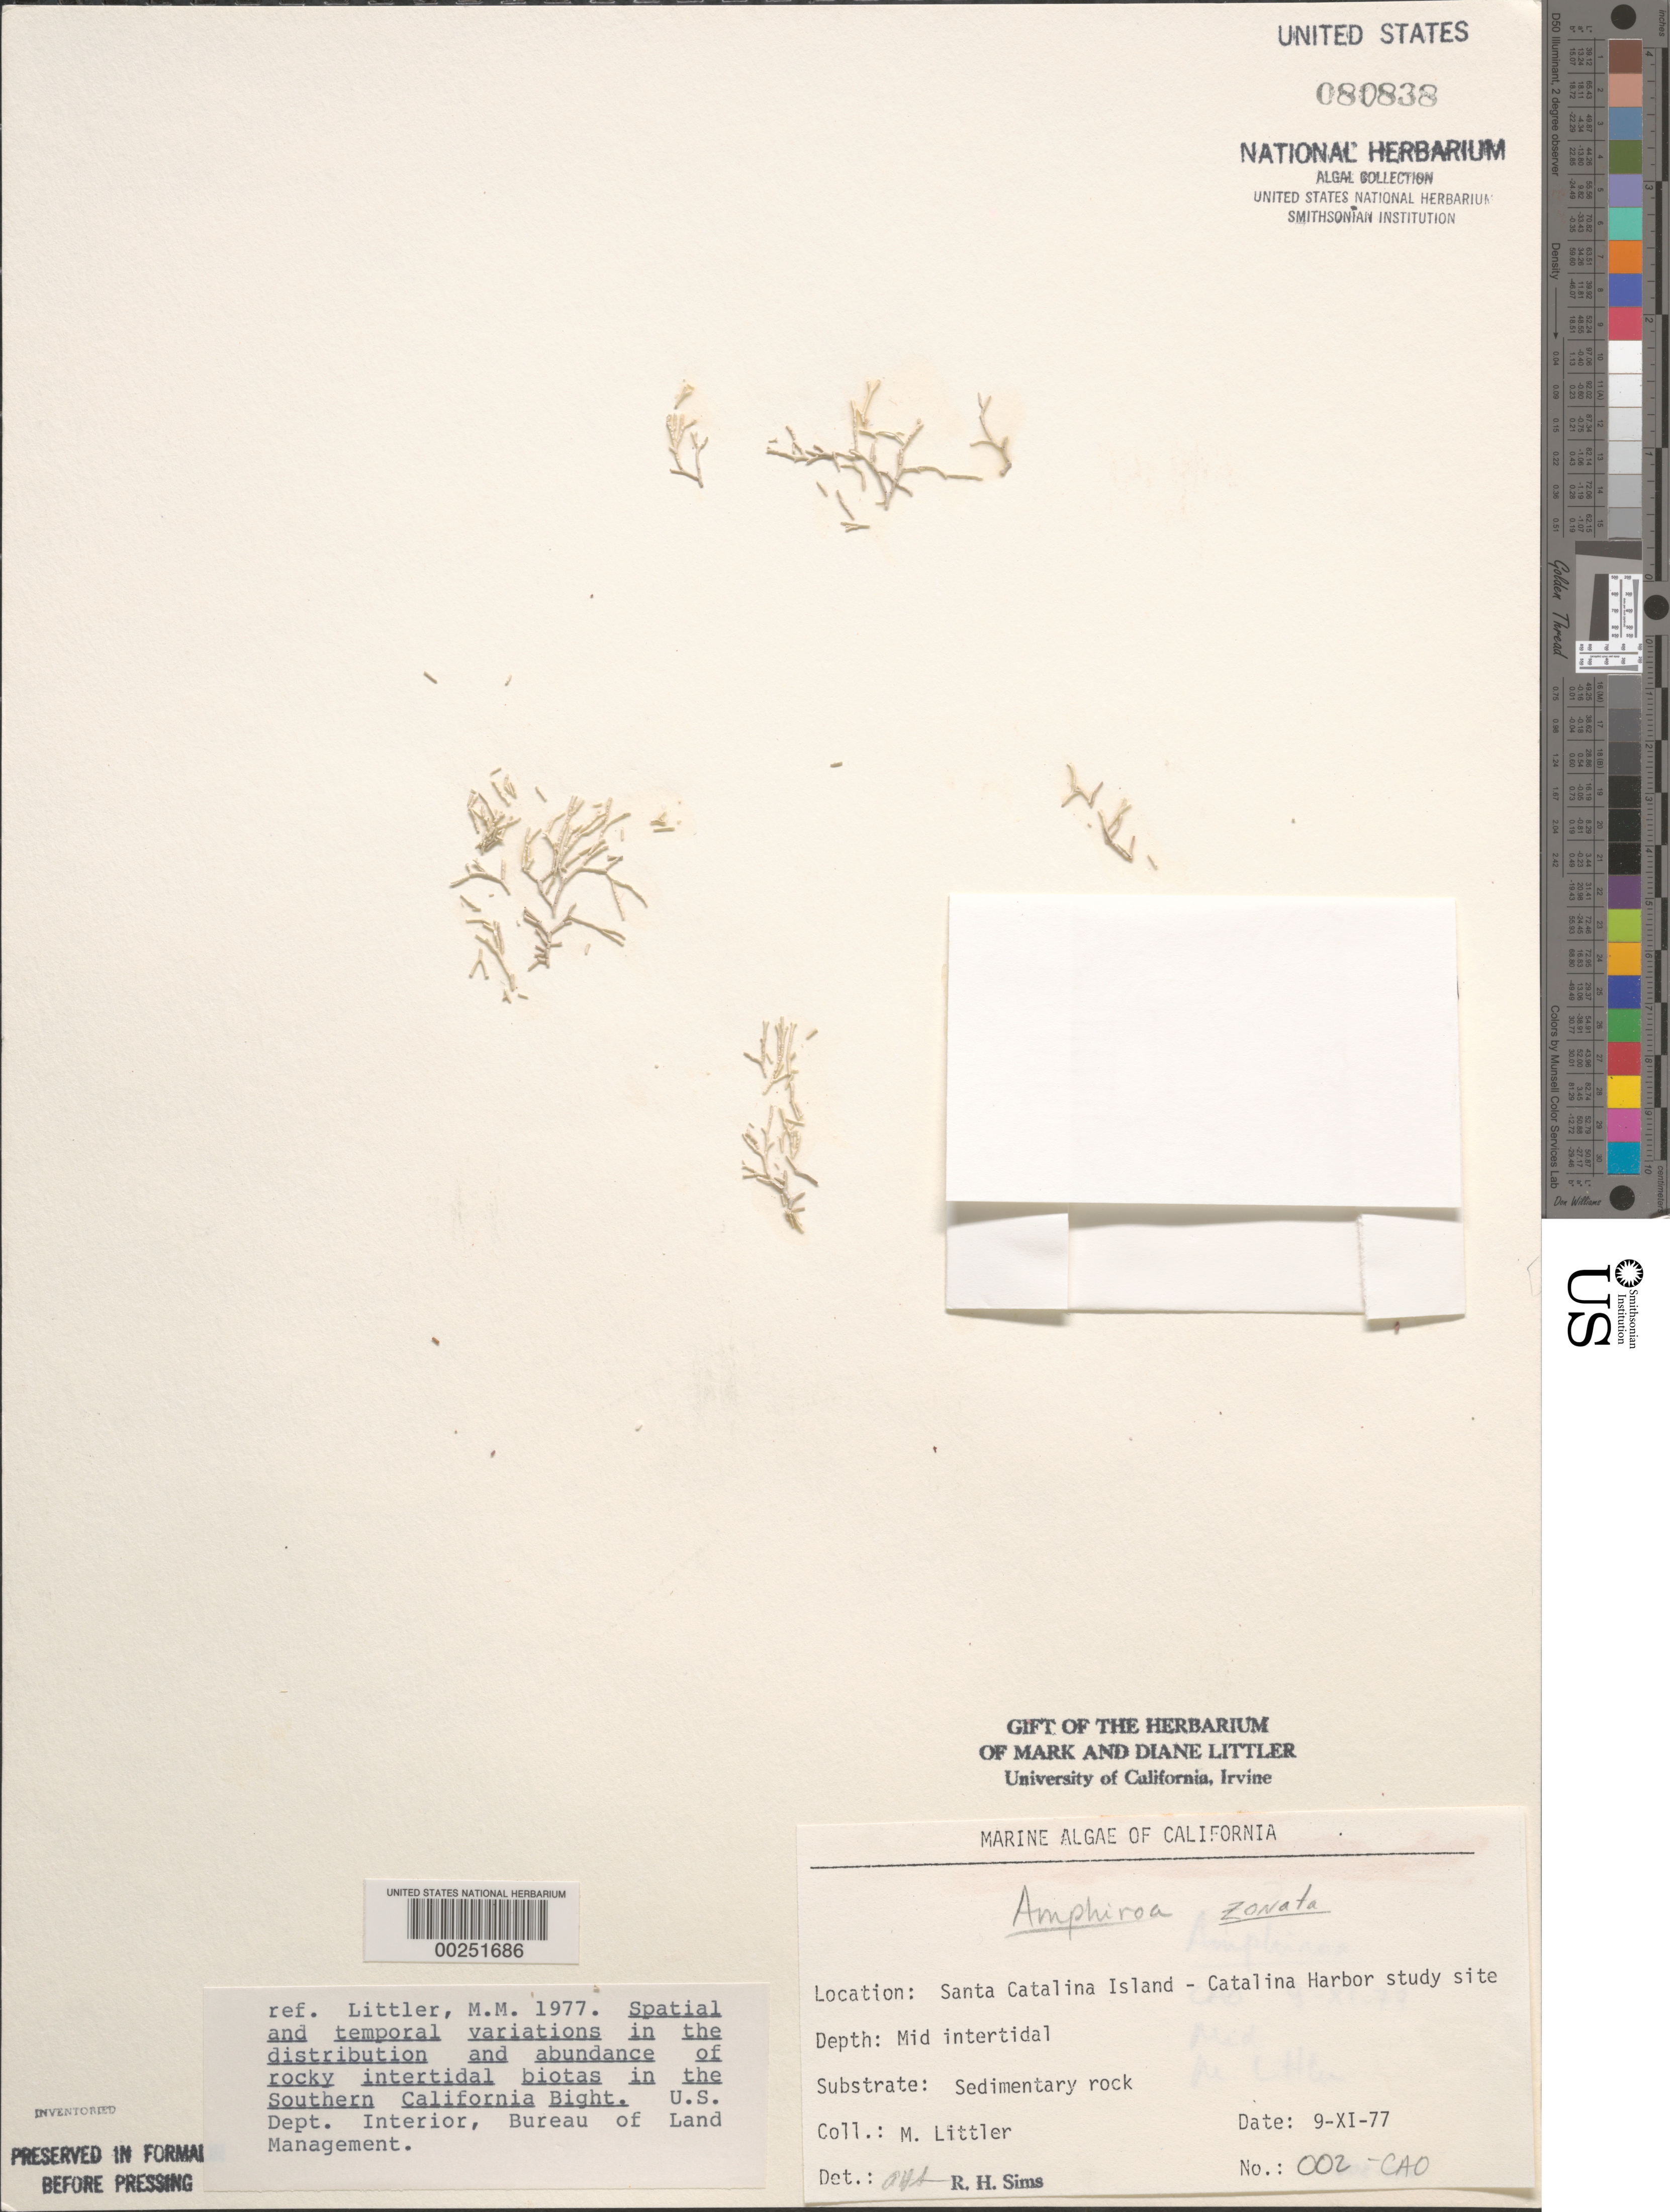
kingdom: Plantae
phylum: Rhodophyta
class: Florideophyceae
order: Corallinales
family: Lithophyllaceae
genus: Amphiroa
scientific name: Amphiroa beauvoisii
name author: J.V.Lamouroux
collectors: M. M. Littler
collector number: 002-cao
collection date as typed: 09 Nov 1977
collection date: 1977-11-09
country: United States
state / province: California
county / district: Los Angeles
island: Santa Catalina Island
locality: West side of Catalina Harbor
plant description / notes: BLM-SOCALBIGHT Rocky Intertidal Survey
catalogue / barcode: US 80838